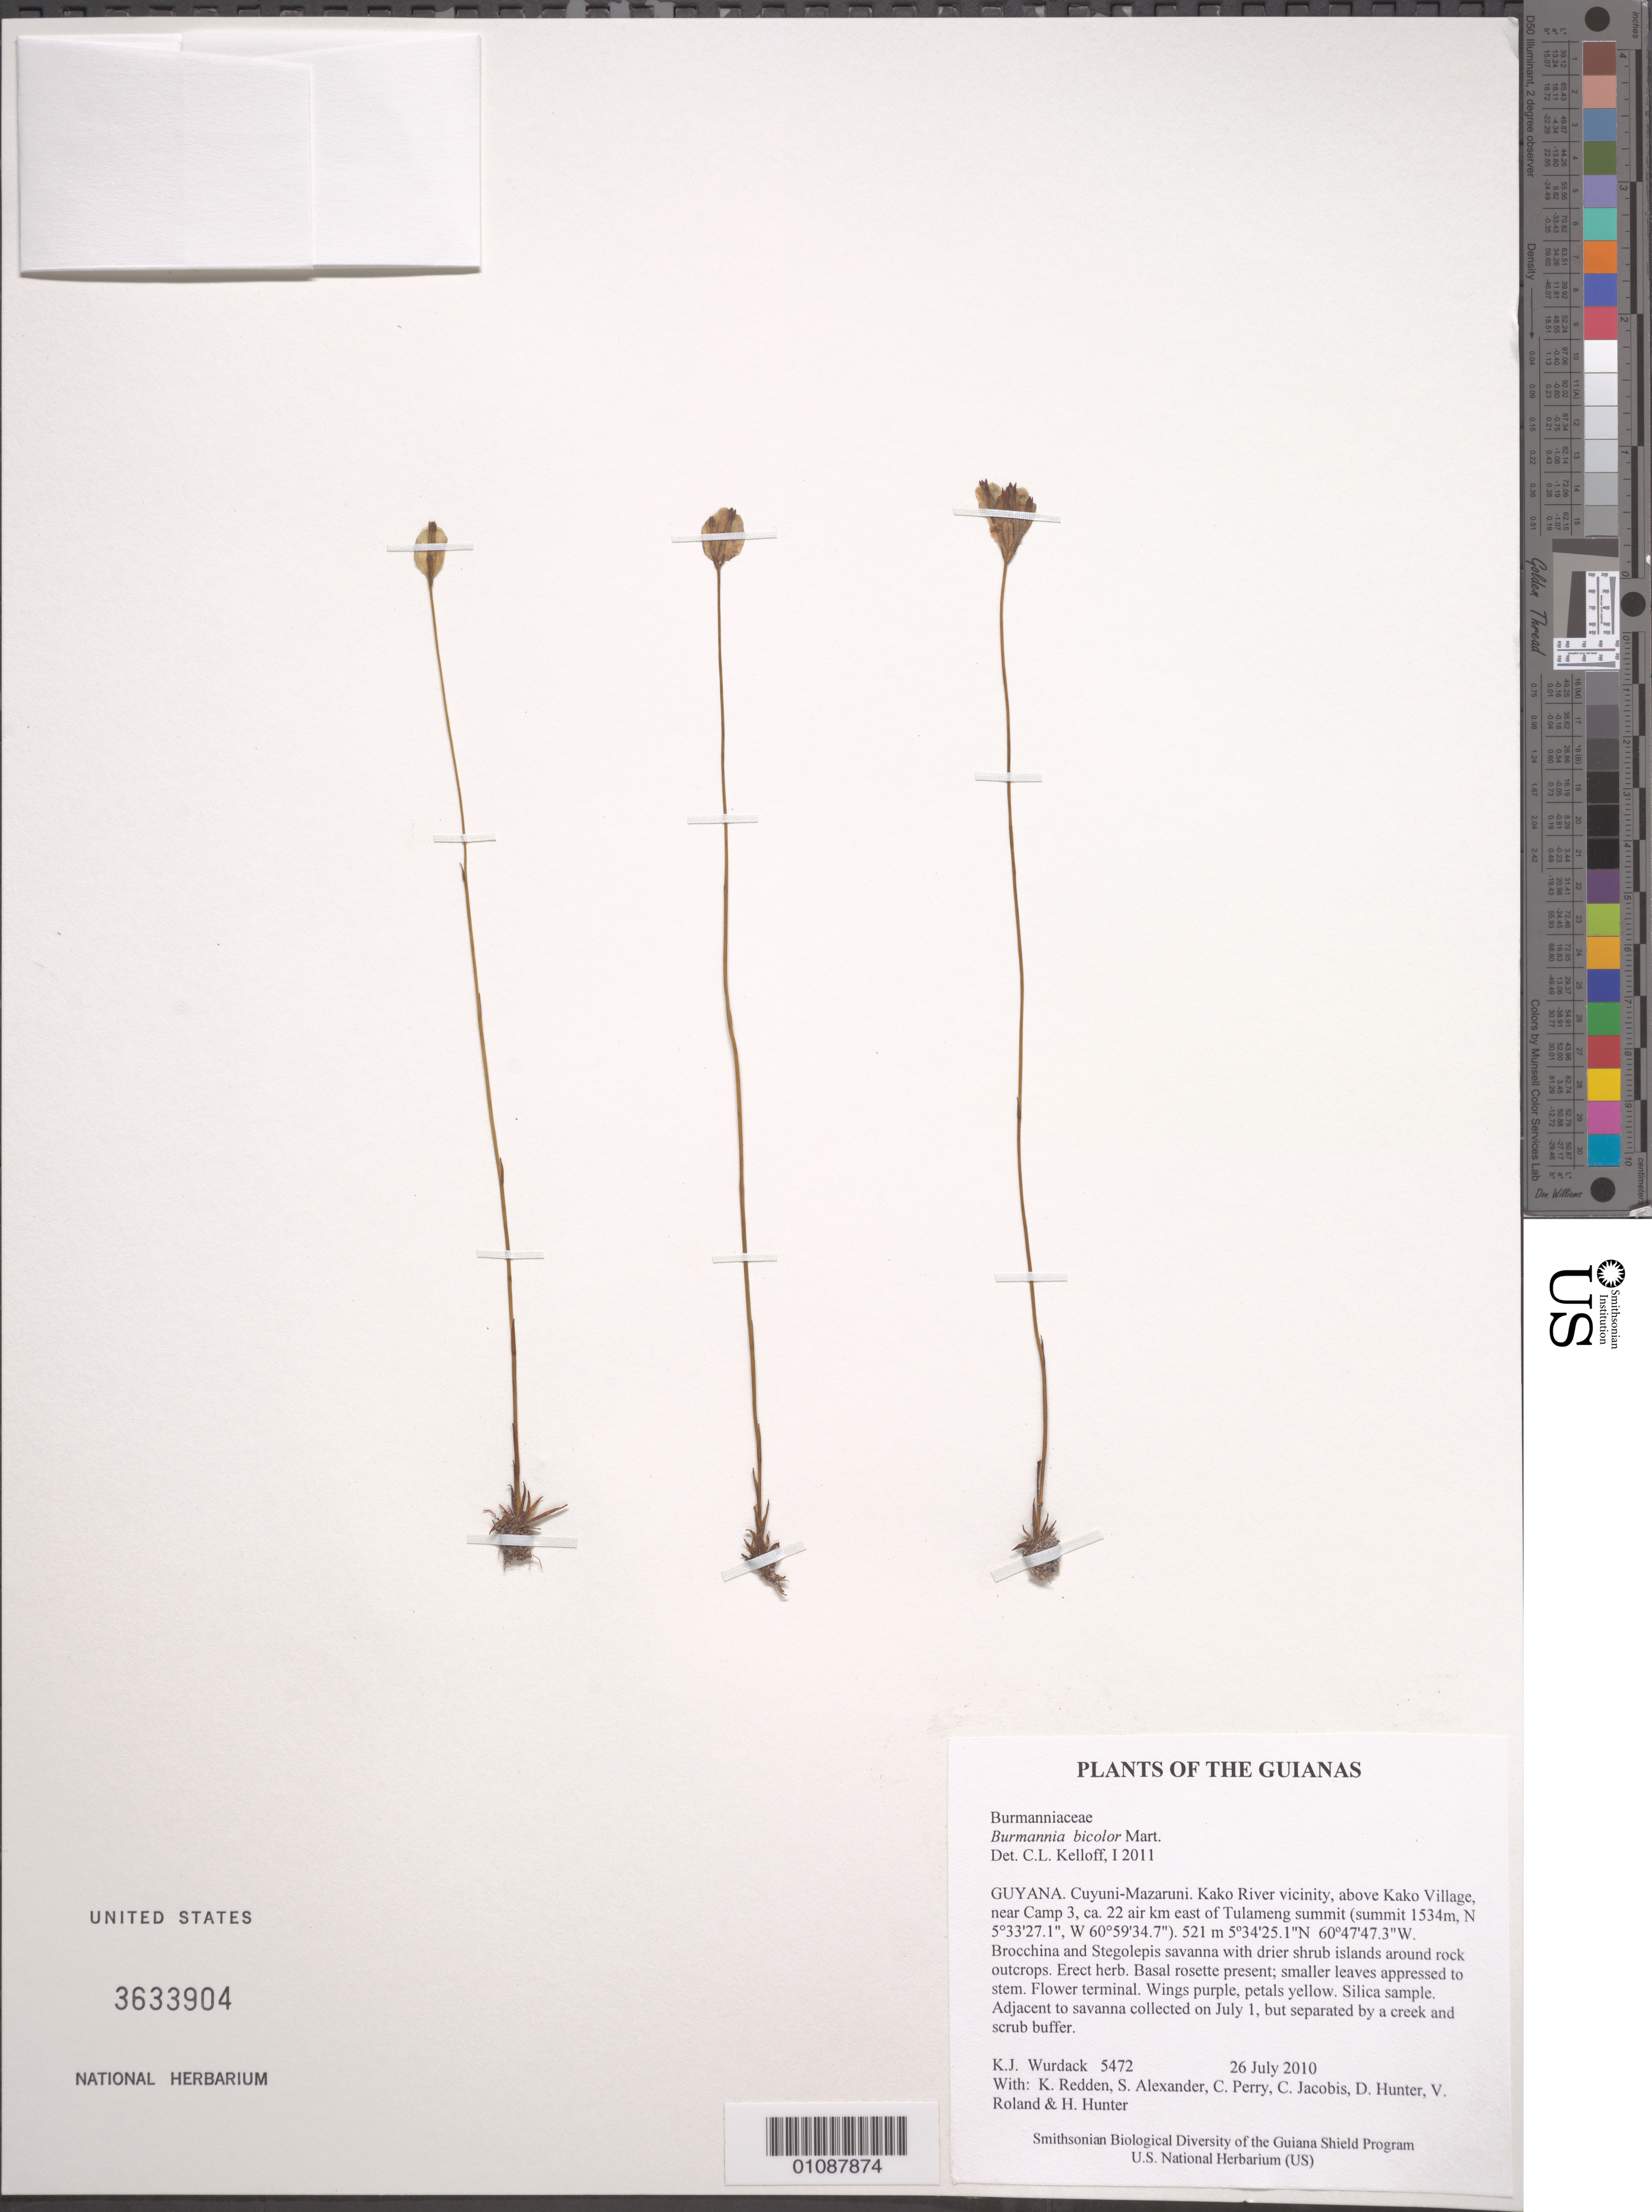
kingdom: Plantae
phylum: Tracheophyta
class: Liliopsida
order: Dioscoreales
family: Burmanniaceae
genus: Burmannia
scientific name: Burmannia bicolor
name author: Mart.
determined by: Kelloff, Carol L., (US), Smithsonian Institution - National Museum of Natural History (UNITED STATES)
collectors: K. Wurdack, K. M. Redden, S. N. Alexander, C. Perry, C. Jacobis, D. Hunter, V. Roland & H. Hunter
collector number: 5472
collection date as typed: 26 July 2010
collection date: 2010-07-26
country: Guyana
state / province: Cuyuni-Mazaruni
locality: Kako River vicinity, above Kako Village, near Camp 3, ca. 22 air km east of Tulameng summit (summit 1534m, N 5°33'27.1", W 60°59'34.7")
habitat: Brocchina and Stegolepis savanna with drier shrub islands around rock outcrops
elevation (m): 521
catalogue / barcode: US 3633904